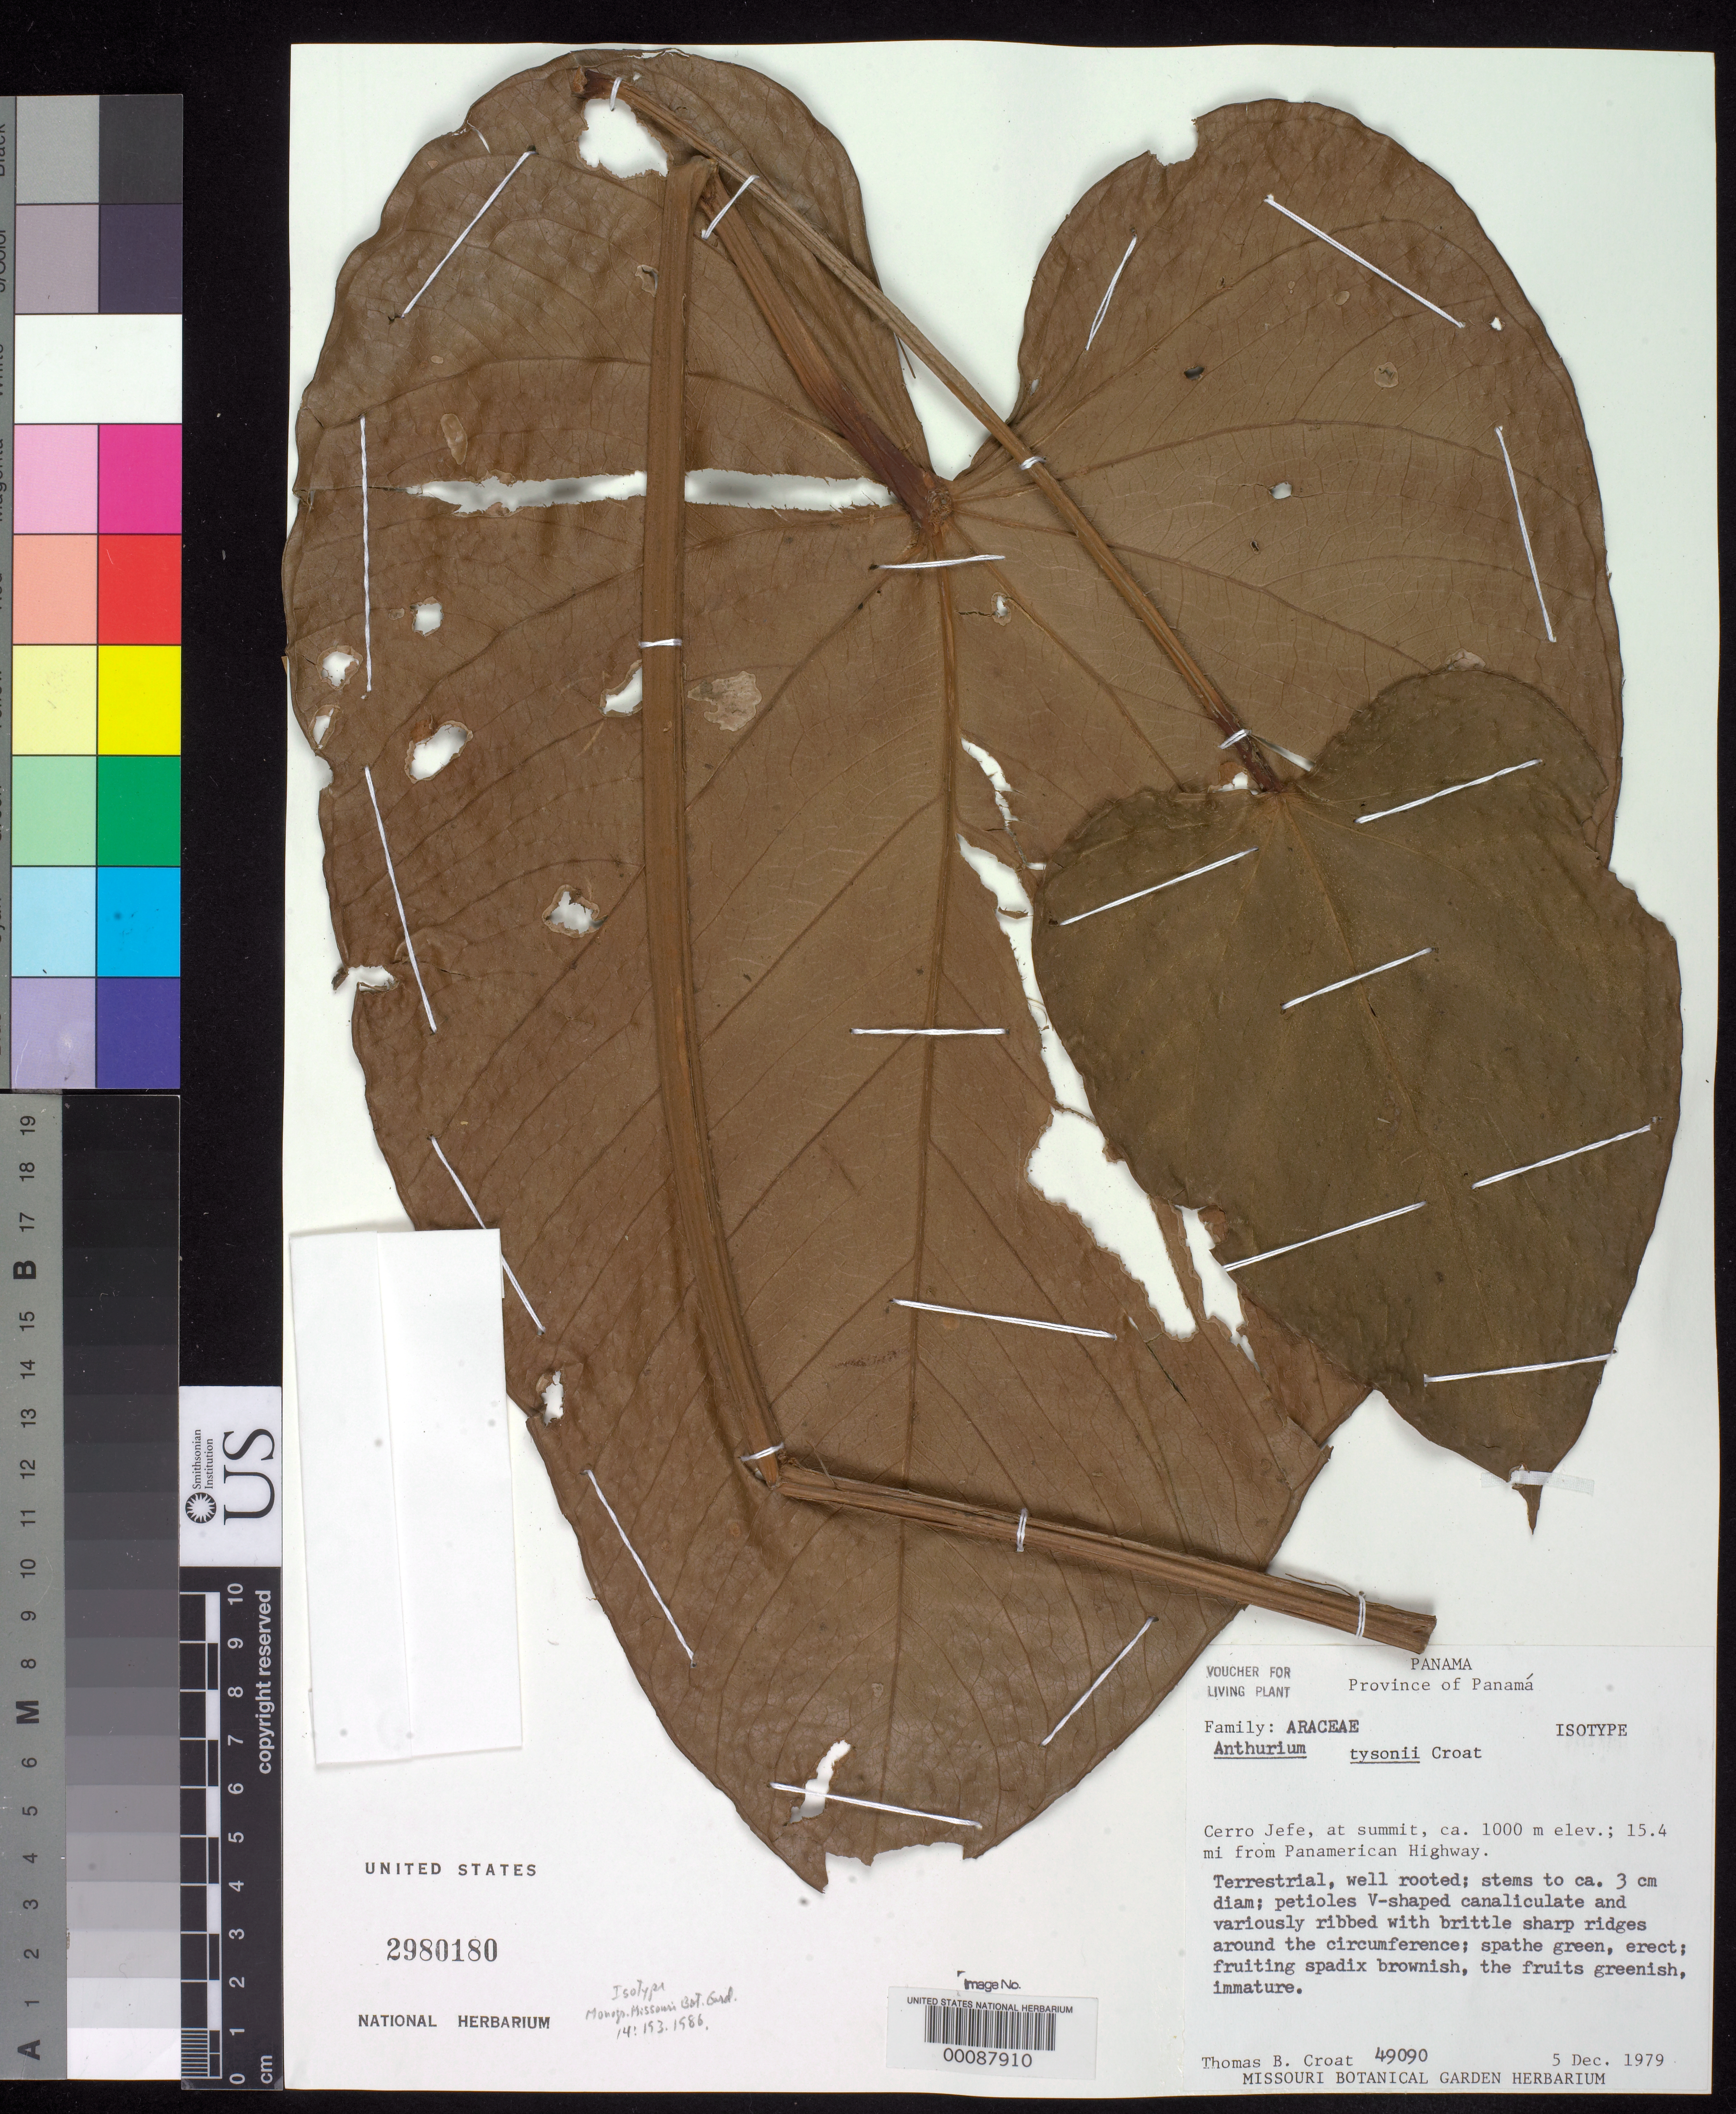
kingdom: Plantae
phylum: Tracheophyta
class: Liliopsida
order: Alismatales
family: Araceae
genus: Anthurium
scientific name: Anthurium tysonii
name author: Croat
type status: Isotype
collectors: T. B. Croat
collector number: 49090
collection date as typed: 05 Dec 1979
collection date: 1979-12-05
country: Panama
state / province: Panamá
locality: Cero Jefe at summit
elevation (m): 1000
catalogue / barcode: US 2980180